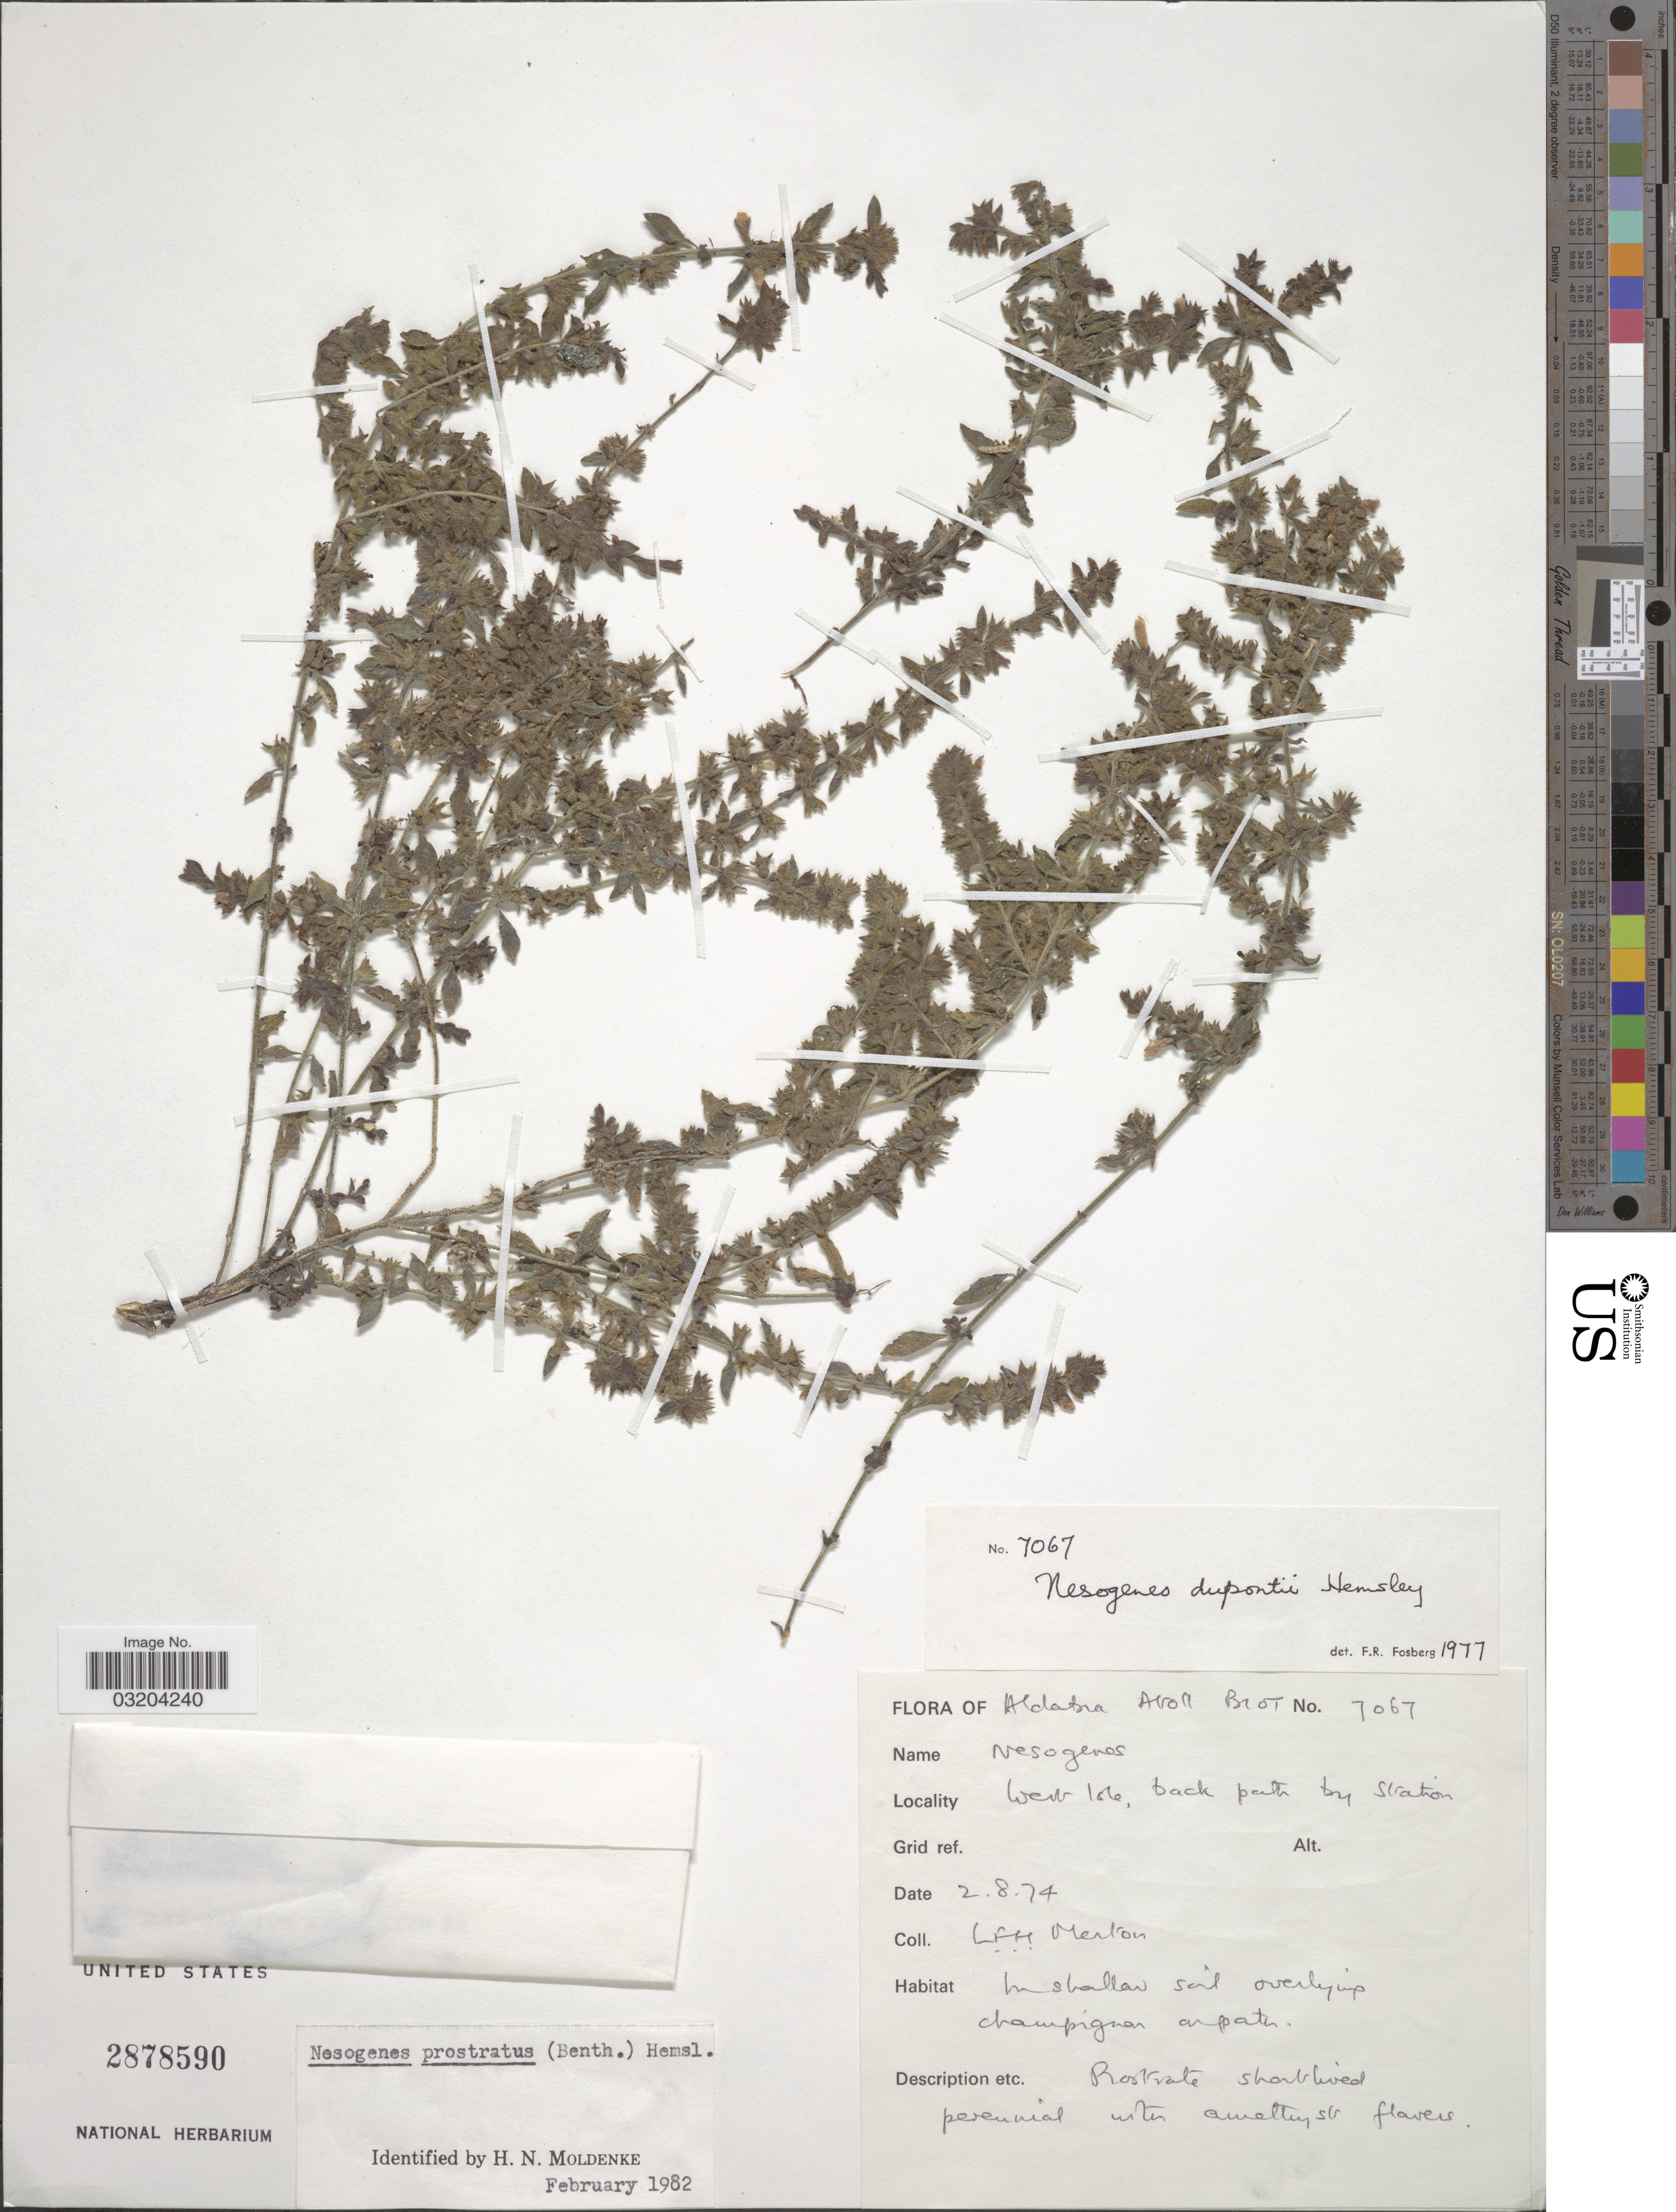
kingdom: Plantae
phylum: Tracheophyta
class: Magnoliopsida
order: Lamiales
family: Orobanchaceae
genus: Nesogenes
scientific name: Nesogenes prostrata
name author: (Benth.) Hemsl.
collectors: L. Merton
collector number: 7067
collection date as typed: Transcribed d/m/y: 2/8/74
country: Seychelles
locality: Aldabra Atoll Biot. West Isle, back path by station.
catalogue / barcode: US 2878590